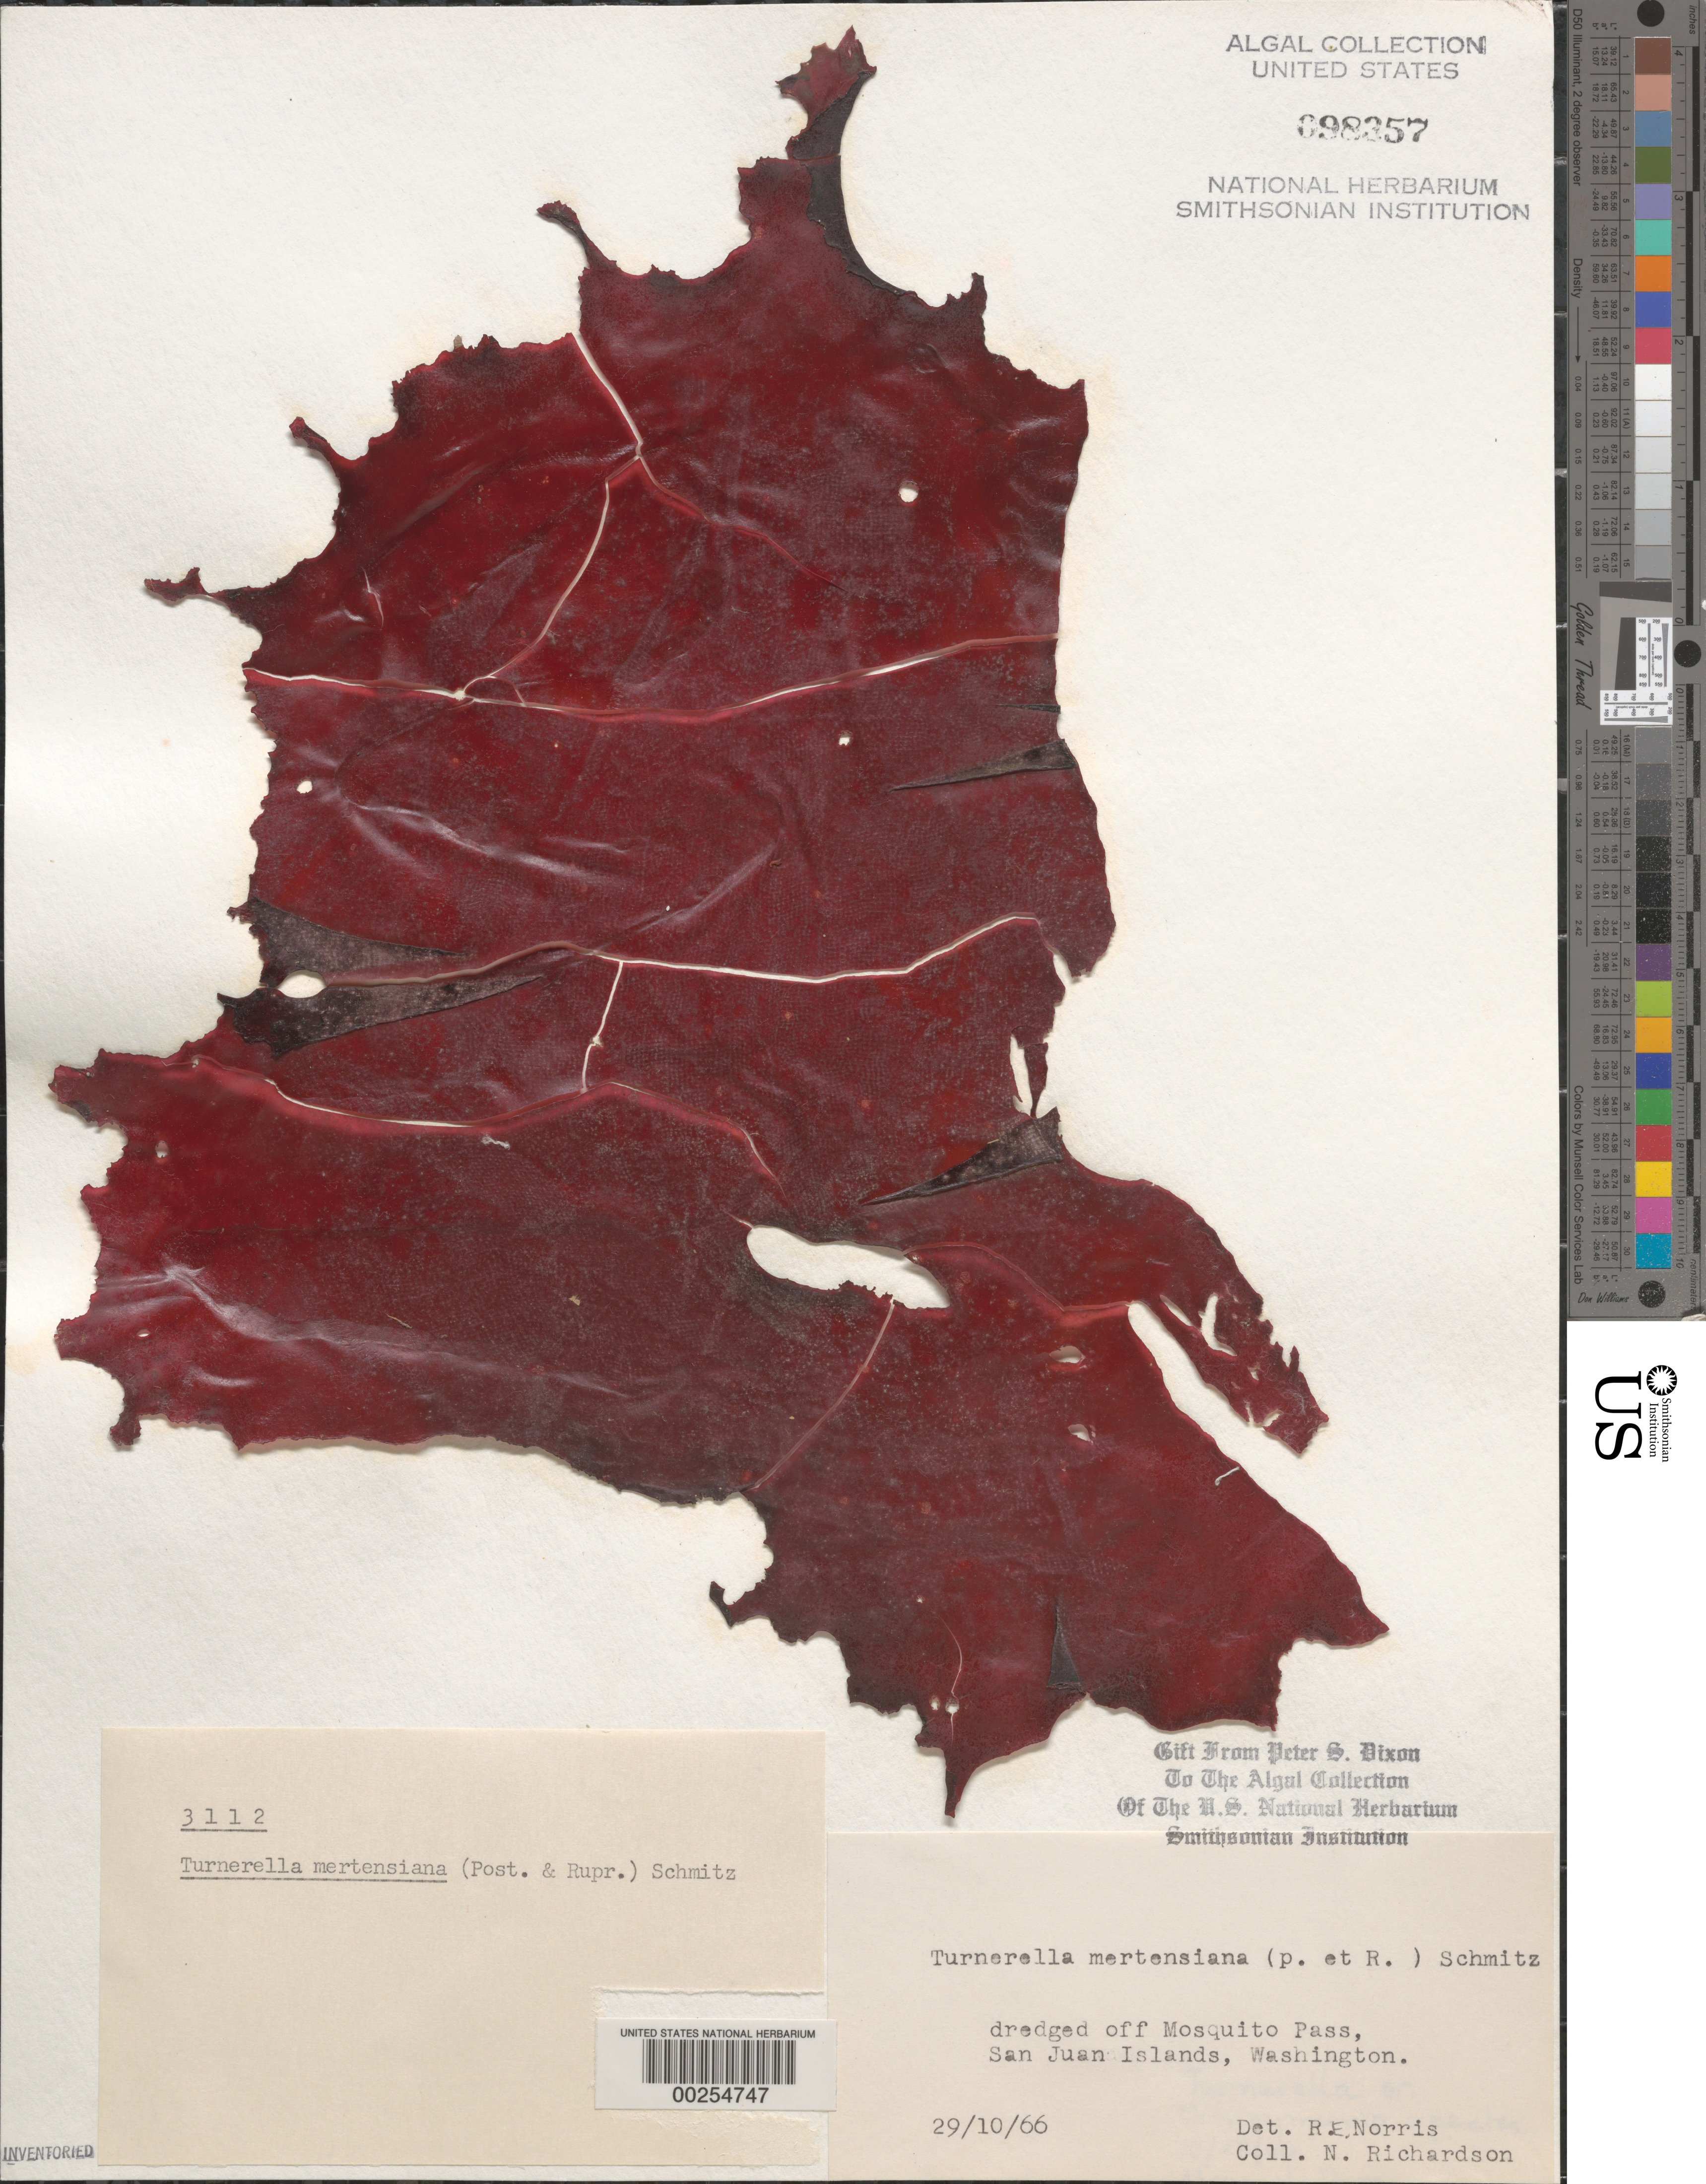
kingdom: Plantae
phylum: Rhodophyta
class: Florideophyceae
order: Gigartinales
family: Furcellariaceae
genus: Turnerella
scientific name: Turnerella mertensiana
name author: (Postels & Rupr.) F. Schmitz in Rosenv.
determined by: Norris, R. E.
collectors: N. Richardson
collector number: PSD 3112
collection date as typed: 29 Oct 1966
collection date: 1966-10-29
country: United States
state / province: Washington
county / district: San Juan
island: San Juan Island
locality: Off Mosquito Pass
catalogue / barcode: US 98357